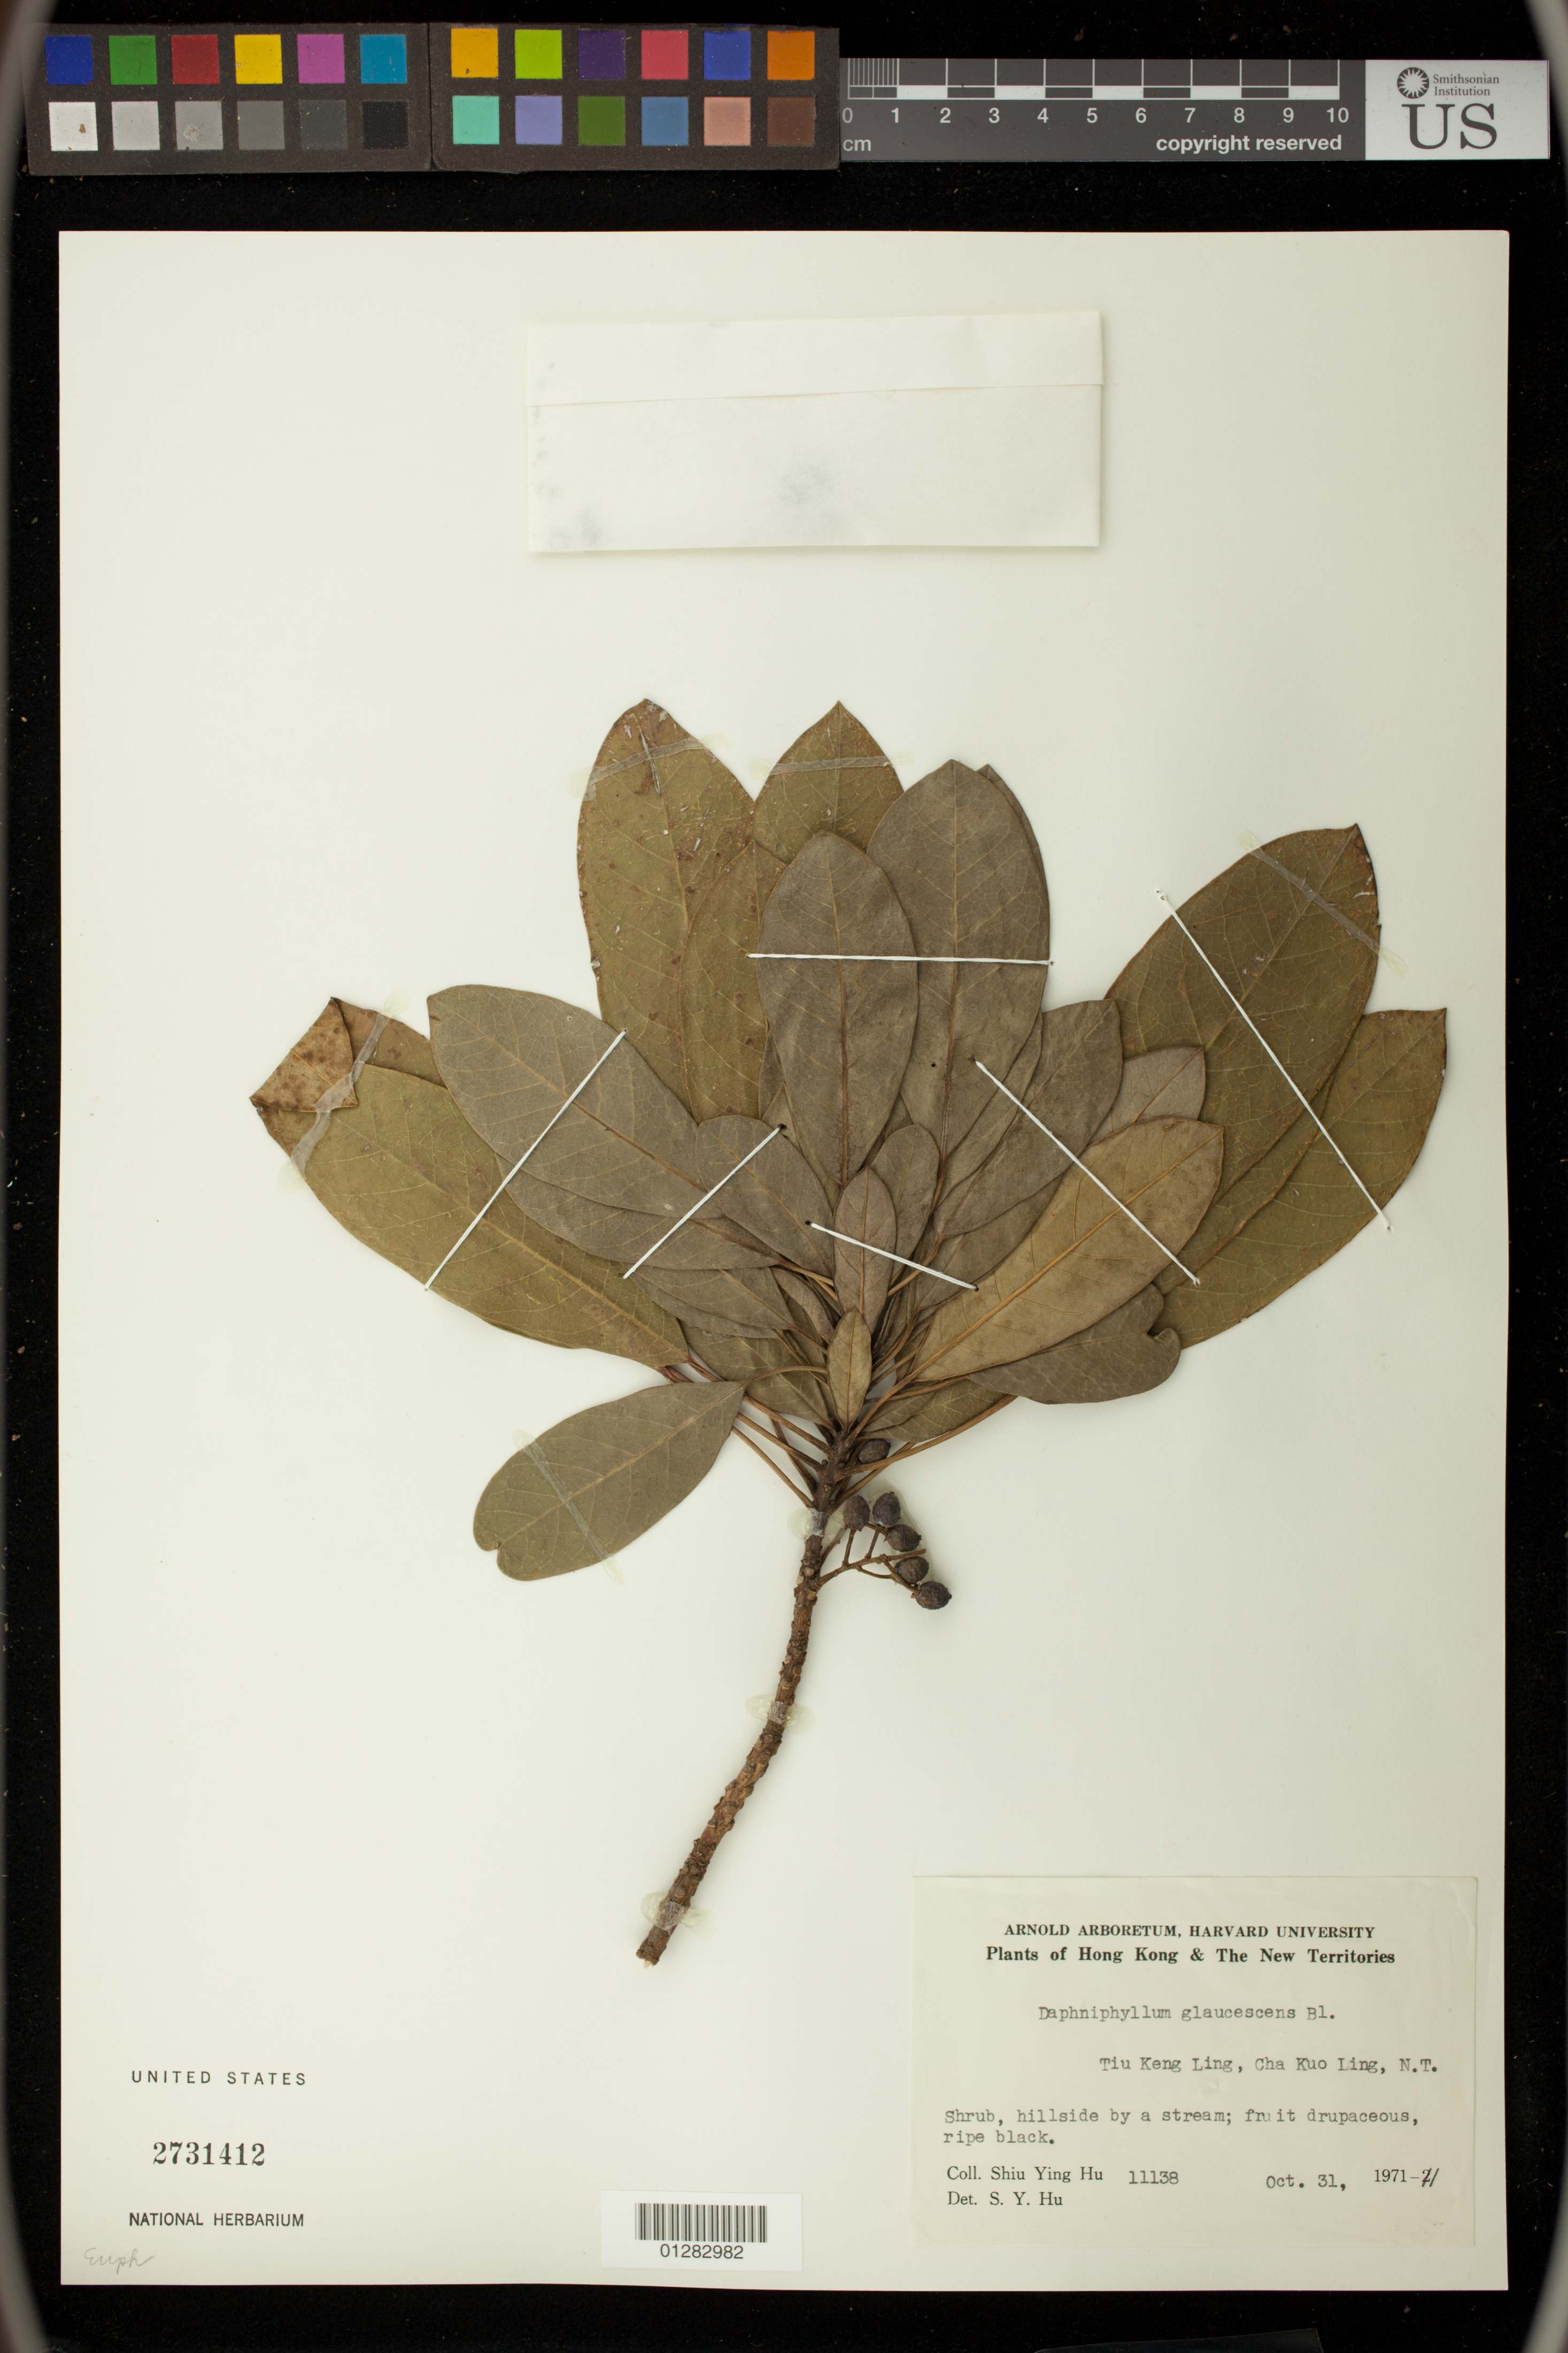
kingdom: Plantae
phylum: Tracheophyta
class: Magnoliopsida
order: Saxifragales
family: Daphniphyllaceae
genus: Daphniphyllum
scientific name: Daphniphyllum glaucescens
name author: Blume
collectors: S. Y. Hu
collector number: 11138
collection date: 1971-10-31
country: China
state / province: Hong Kong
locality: Teu Keng Ling, Cha Kuo Ling, New Territories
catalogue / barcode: US 2731412